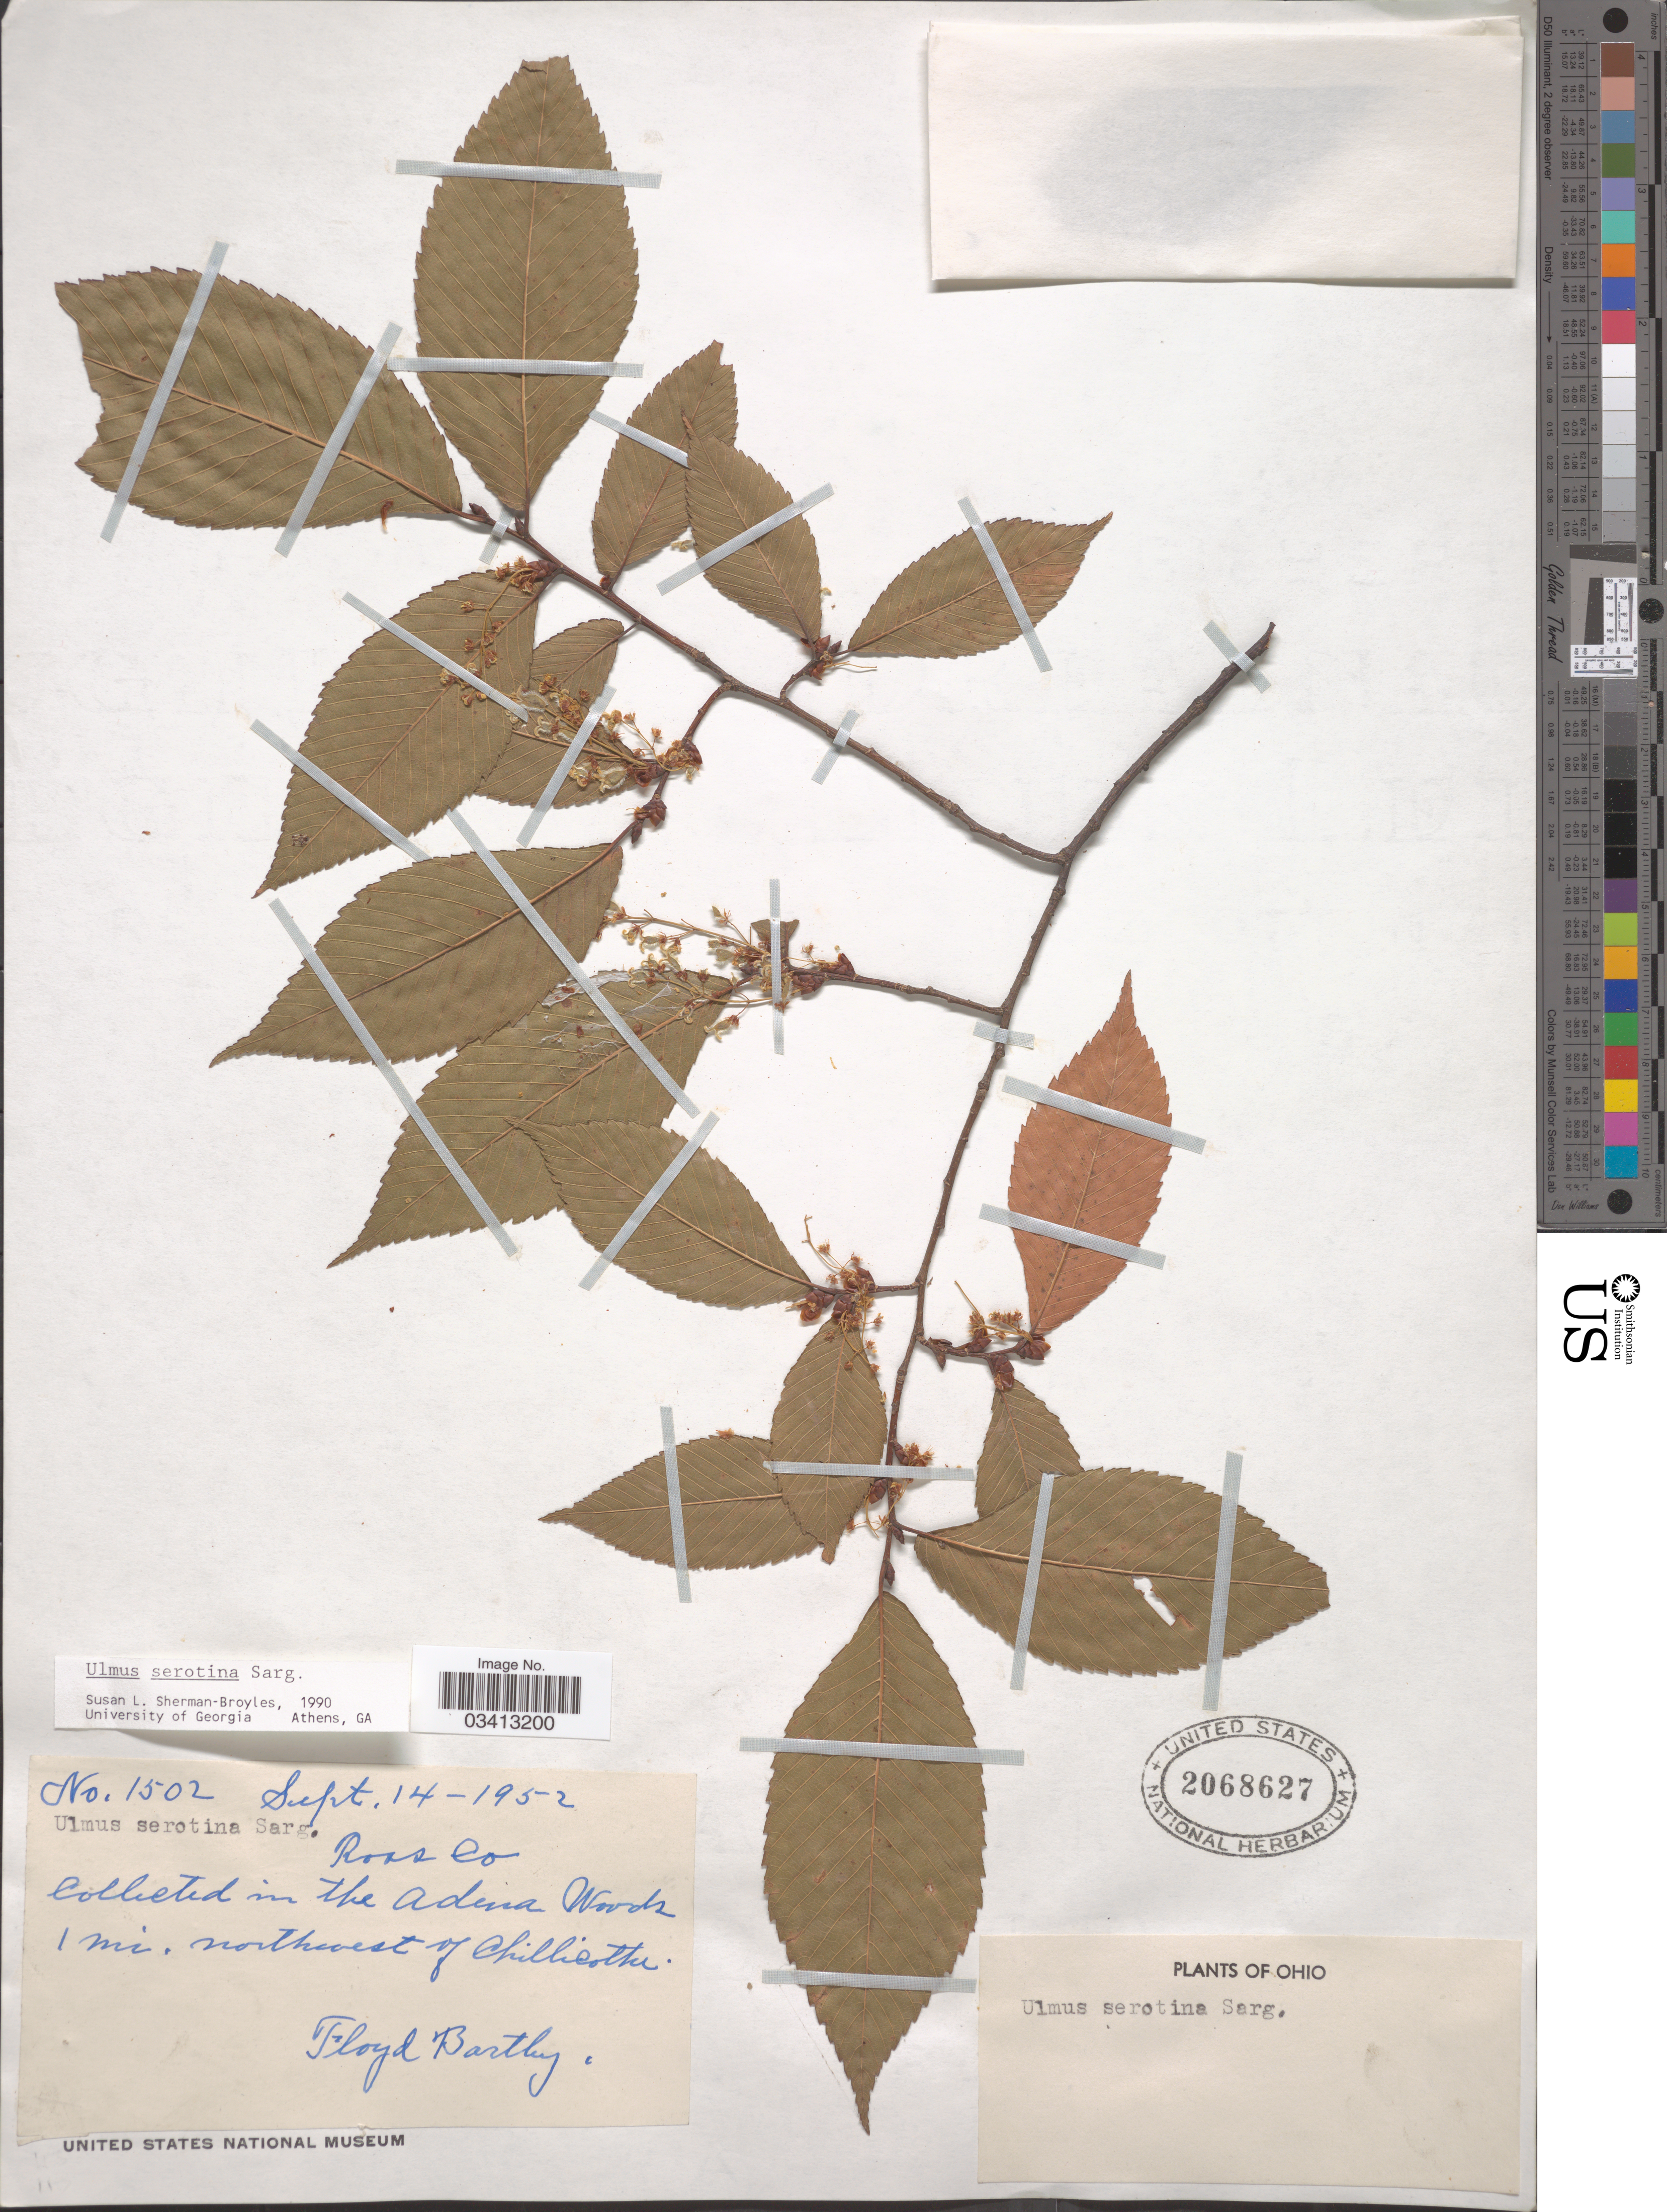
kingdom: Plantae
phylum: Tracheophyta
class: Magnoliopsida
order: Rosales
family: Ulmaceae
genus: Ulmus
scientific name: Ulmus serotina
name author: Sarg.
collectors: F. Bartley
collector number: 1502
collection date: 1952-09-14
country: United States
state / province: Ohio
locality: Ross Co.In the Adina Woods 1 mi. northwest of Chillicothe.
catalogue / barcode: US 2068627